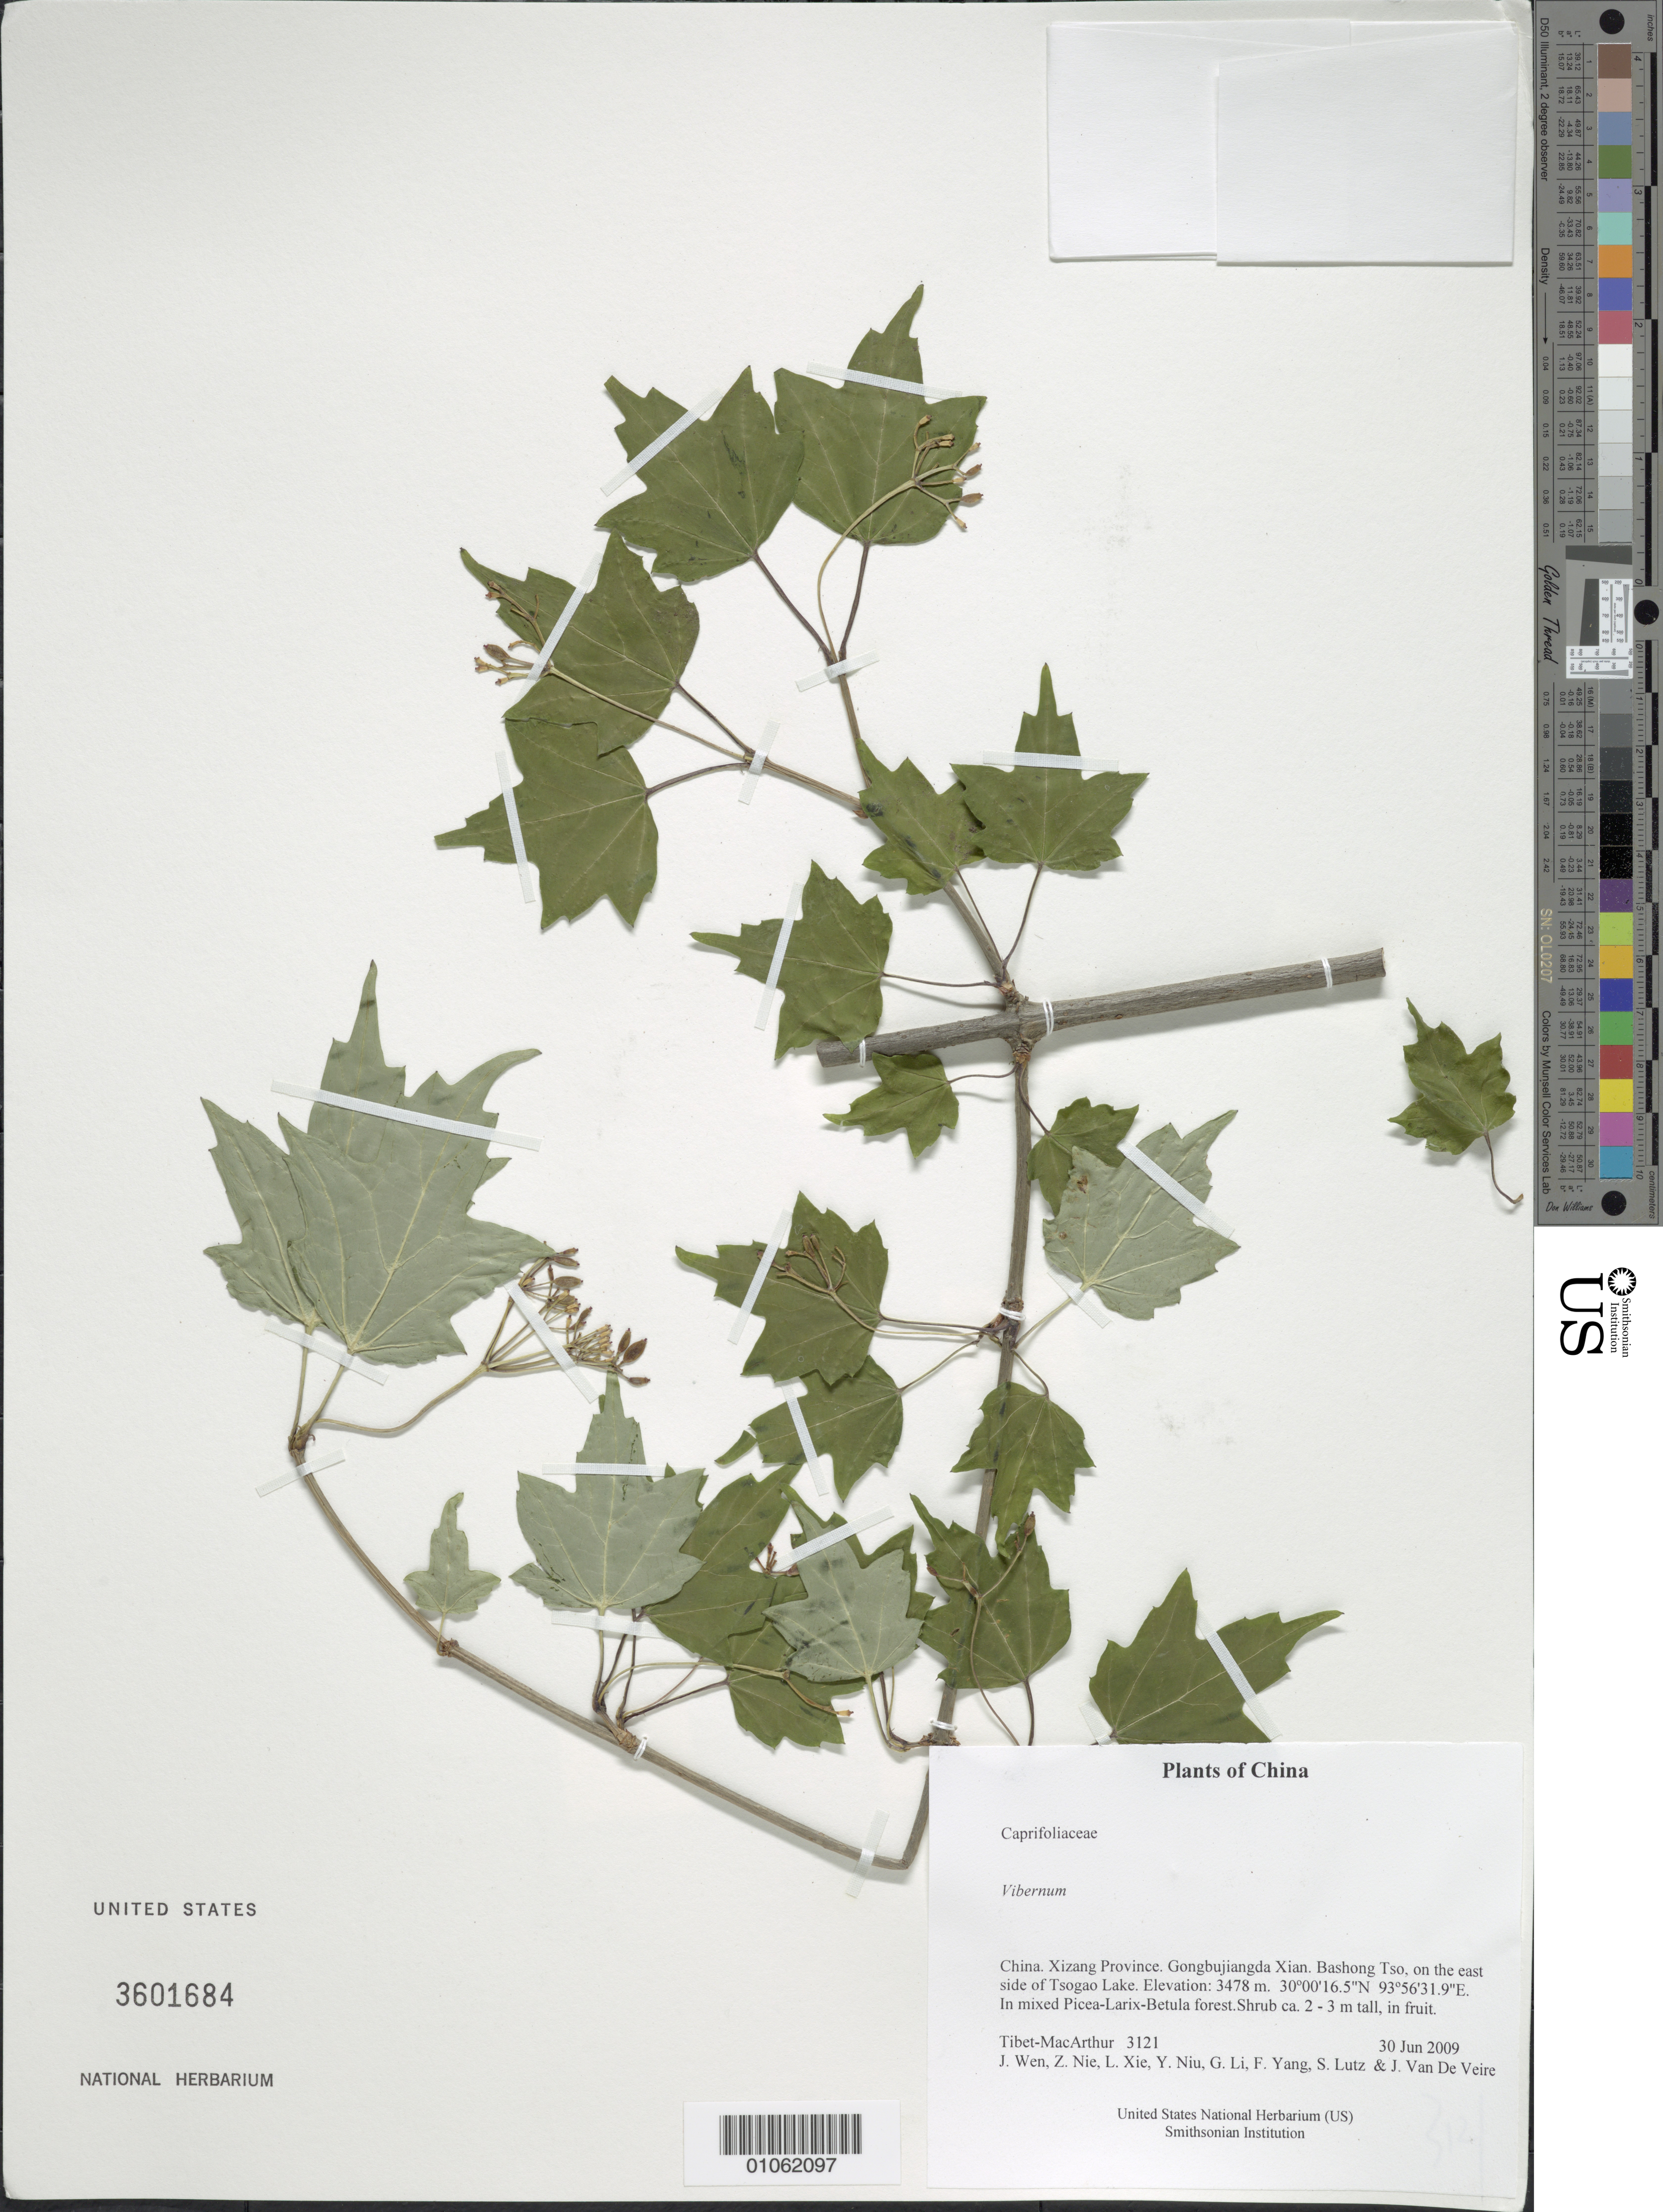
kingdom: Plantae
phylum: Tracheophyta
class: Magnoliopsida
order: Dipsacales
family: Viburnaceae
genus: Viburnum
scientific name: Viburnum sp.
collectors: Tibet-MacArthur, J. Wen, Z. Nie, L. Xie, Y. Niu, G. Li, F. Yang, S. Lutz & J. Van De Veire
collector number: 3121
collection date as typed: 30 Jun 2009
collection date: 2009-06-30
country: China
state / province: Xizang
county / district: Gongbujiangda Xian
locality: Bashong Tso, on the east side of Tsogao Lake.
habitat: In mixed Picea-Larix-Betula forest.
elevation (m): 3478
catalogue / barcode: US 3601684